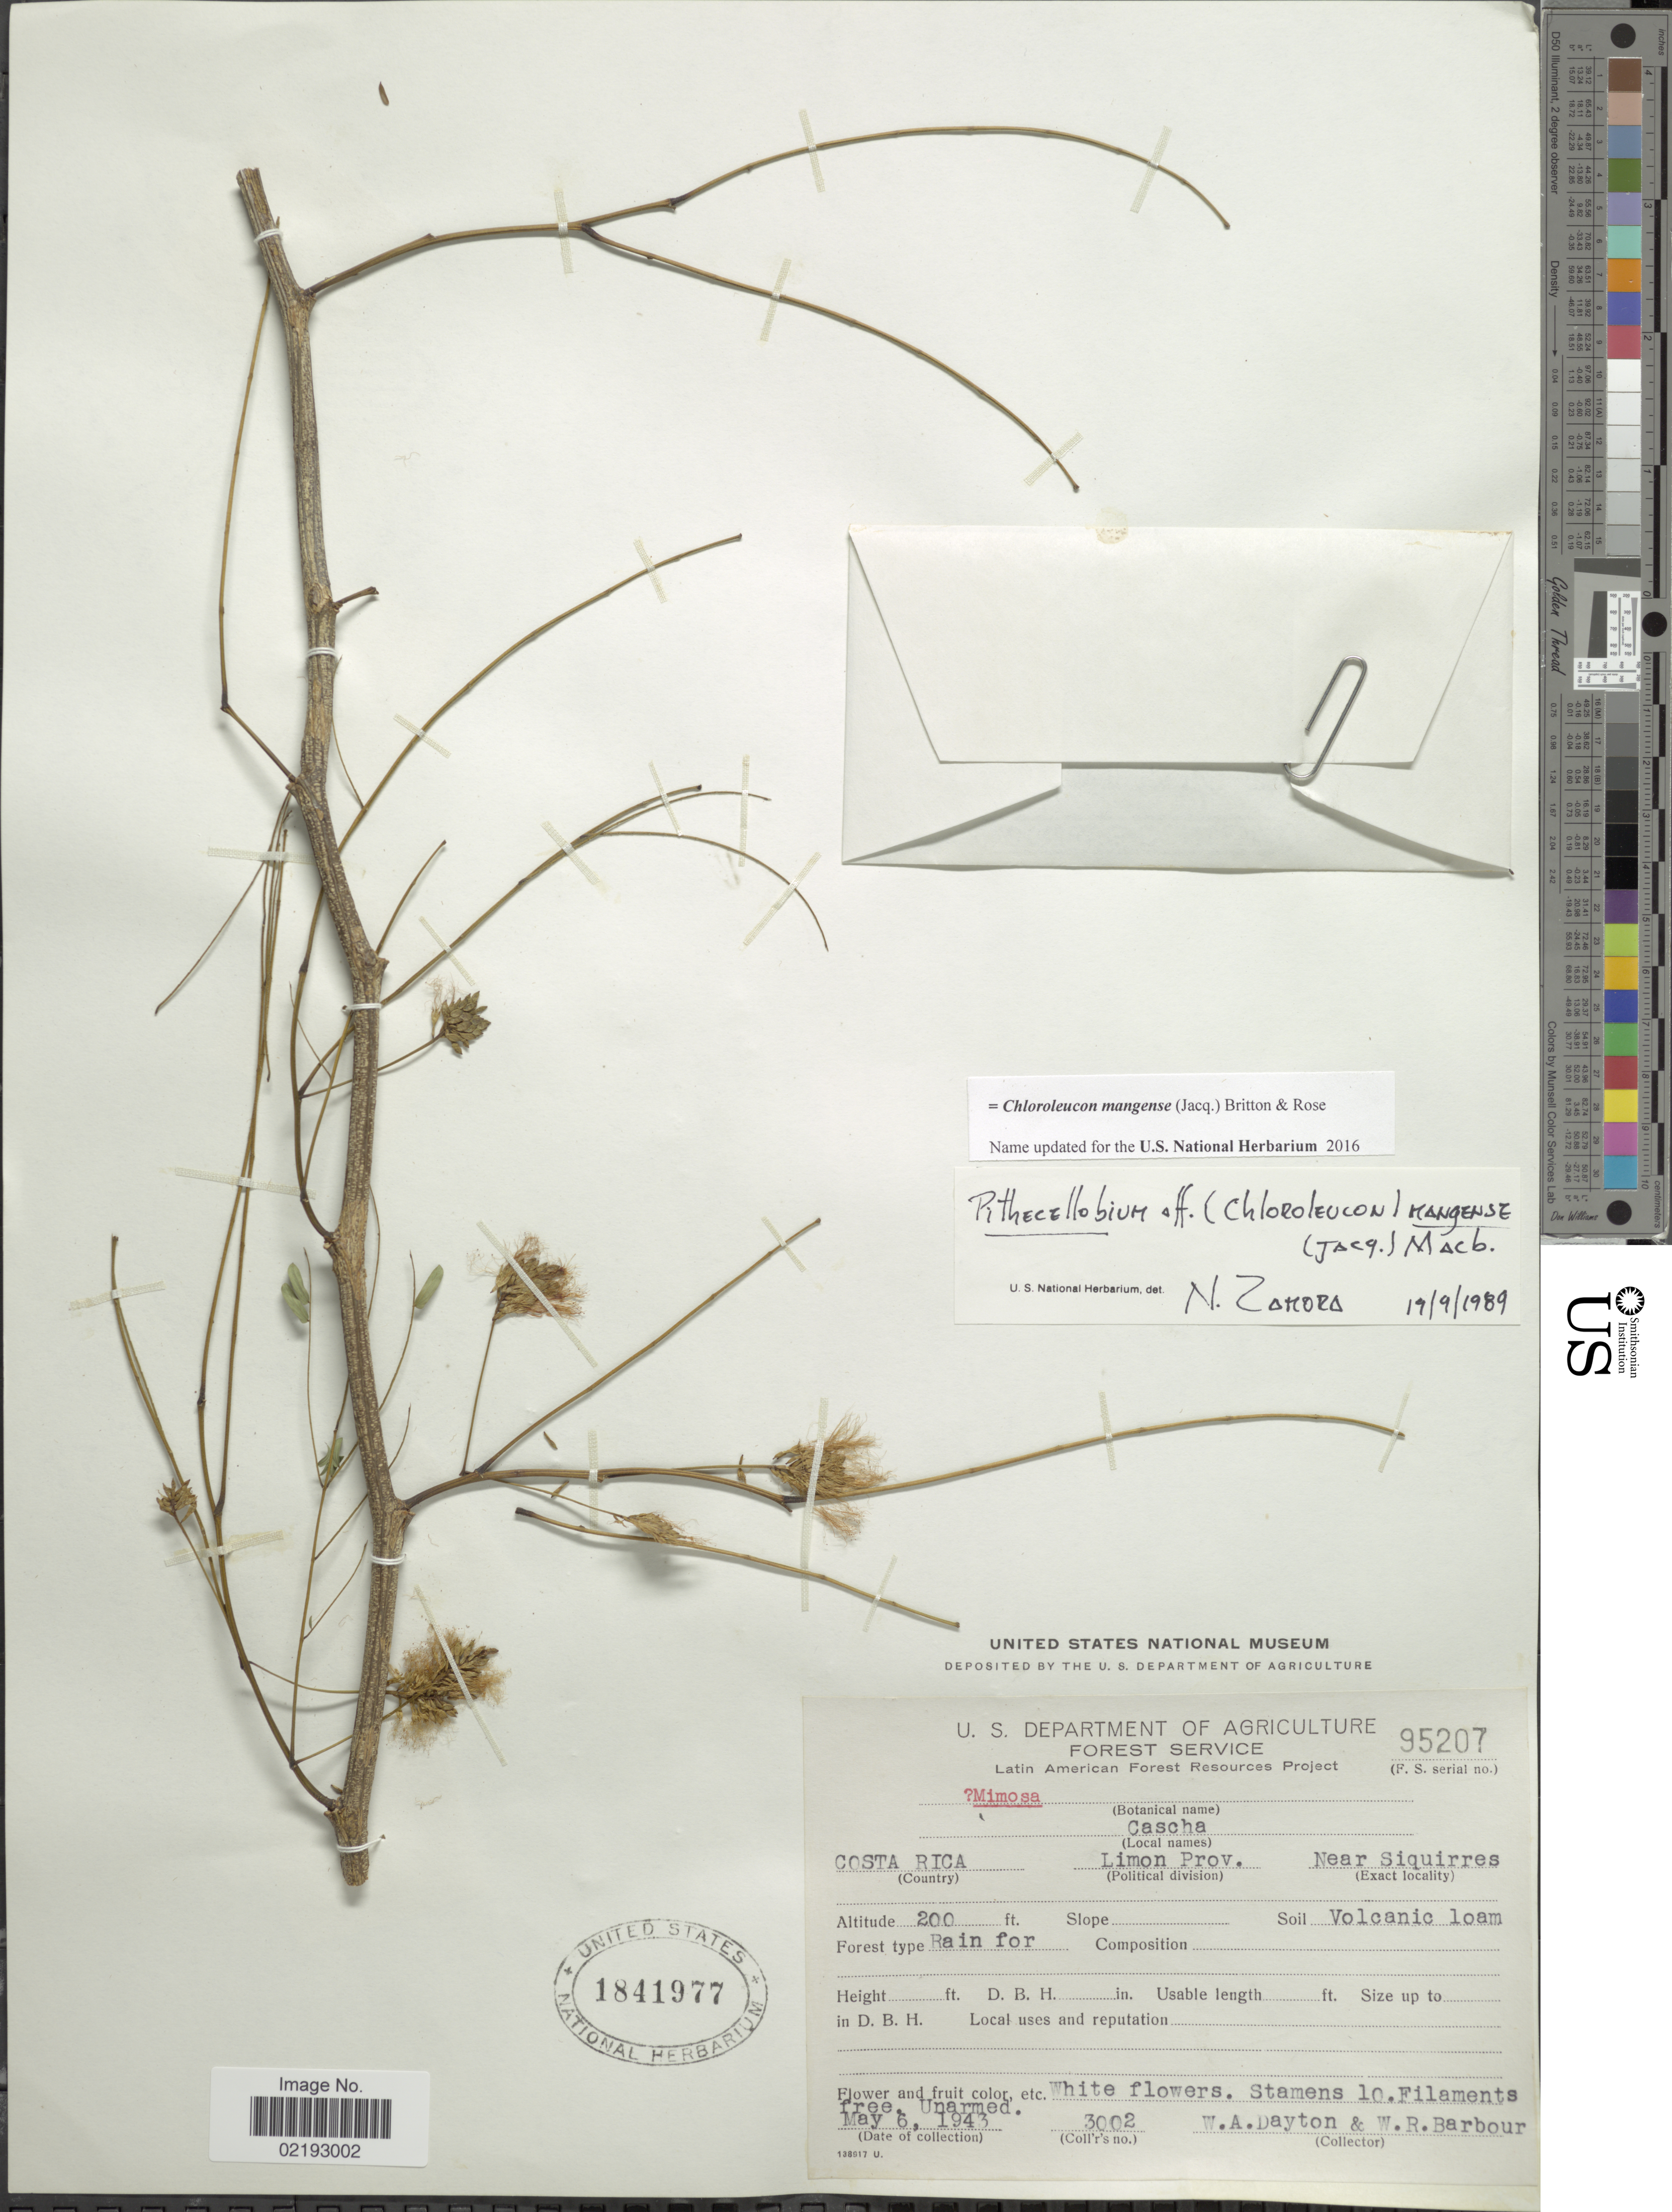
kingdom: Plantae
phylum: Tracheophyta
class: Magnoliopsida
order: Fabales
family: Fabaceae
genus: Chloroleucon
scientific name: Chloroleucon mangense var. mangense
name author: (Jacq.) Britton & Rose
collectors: W. Dayton & W. Barbour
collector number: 3002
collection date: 1943-05-06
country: Costa Rica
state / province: Limón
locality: Near Siquirres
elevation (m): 61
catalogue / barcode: US 1841977